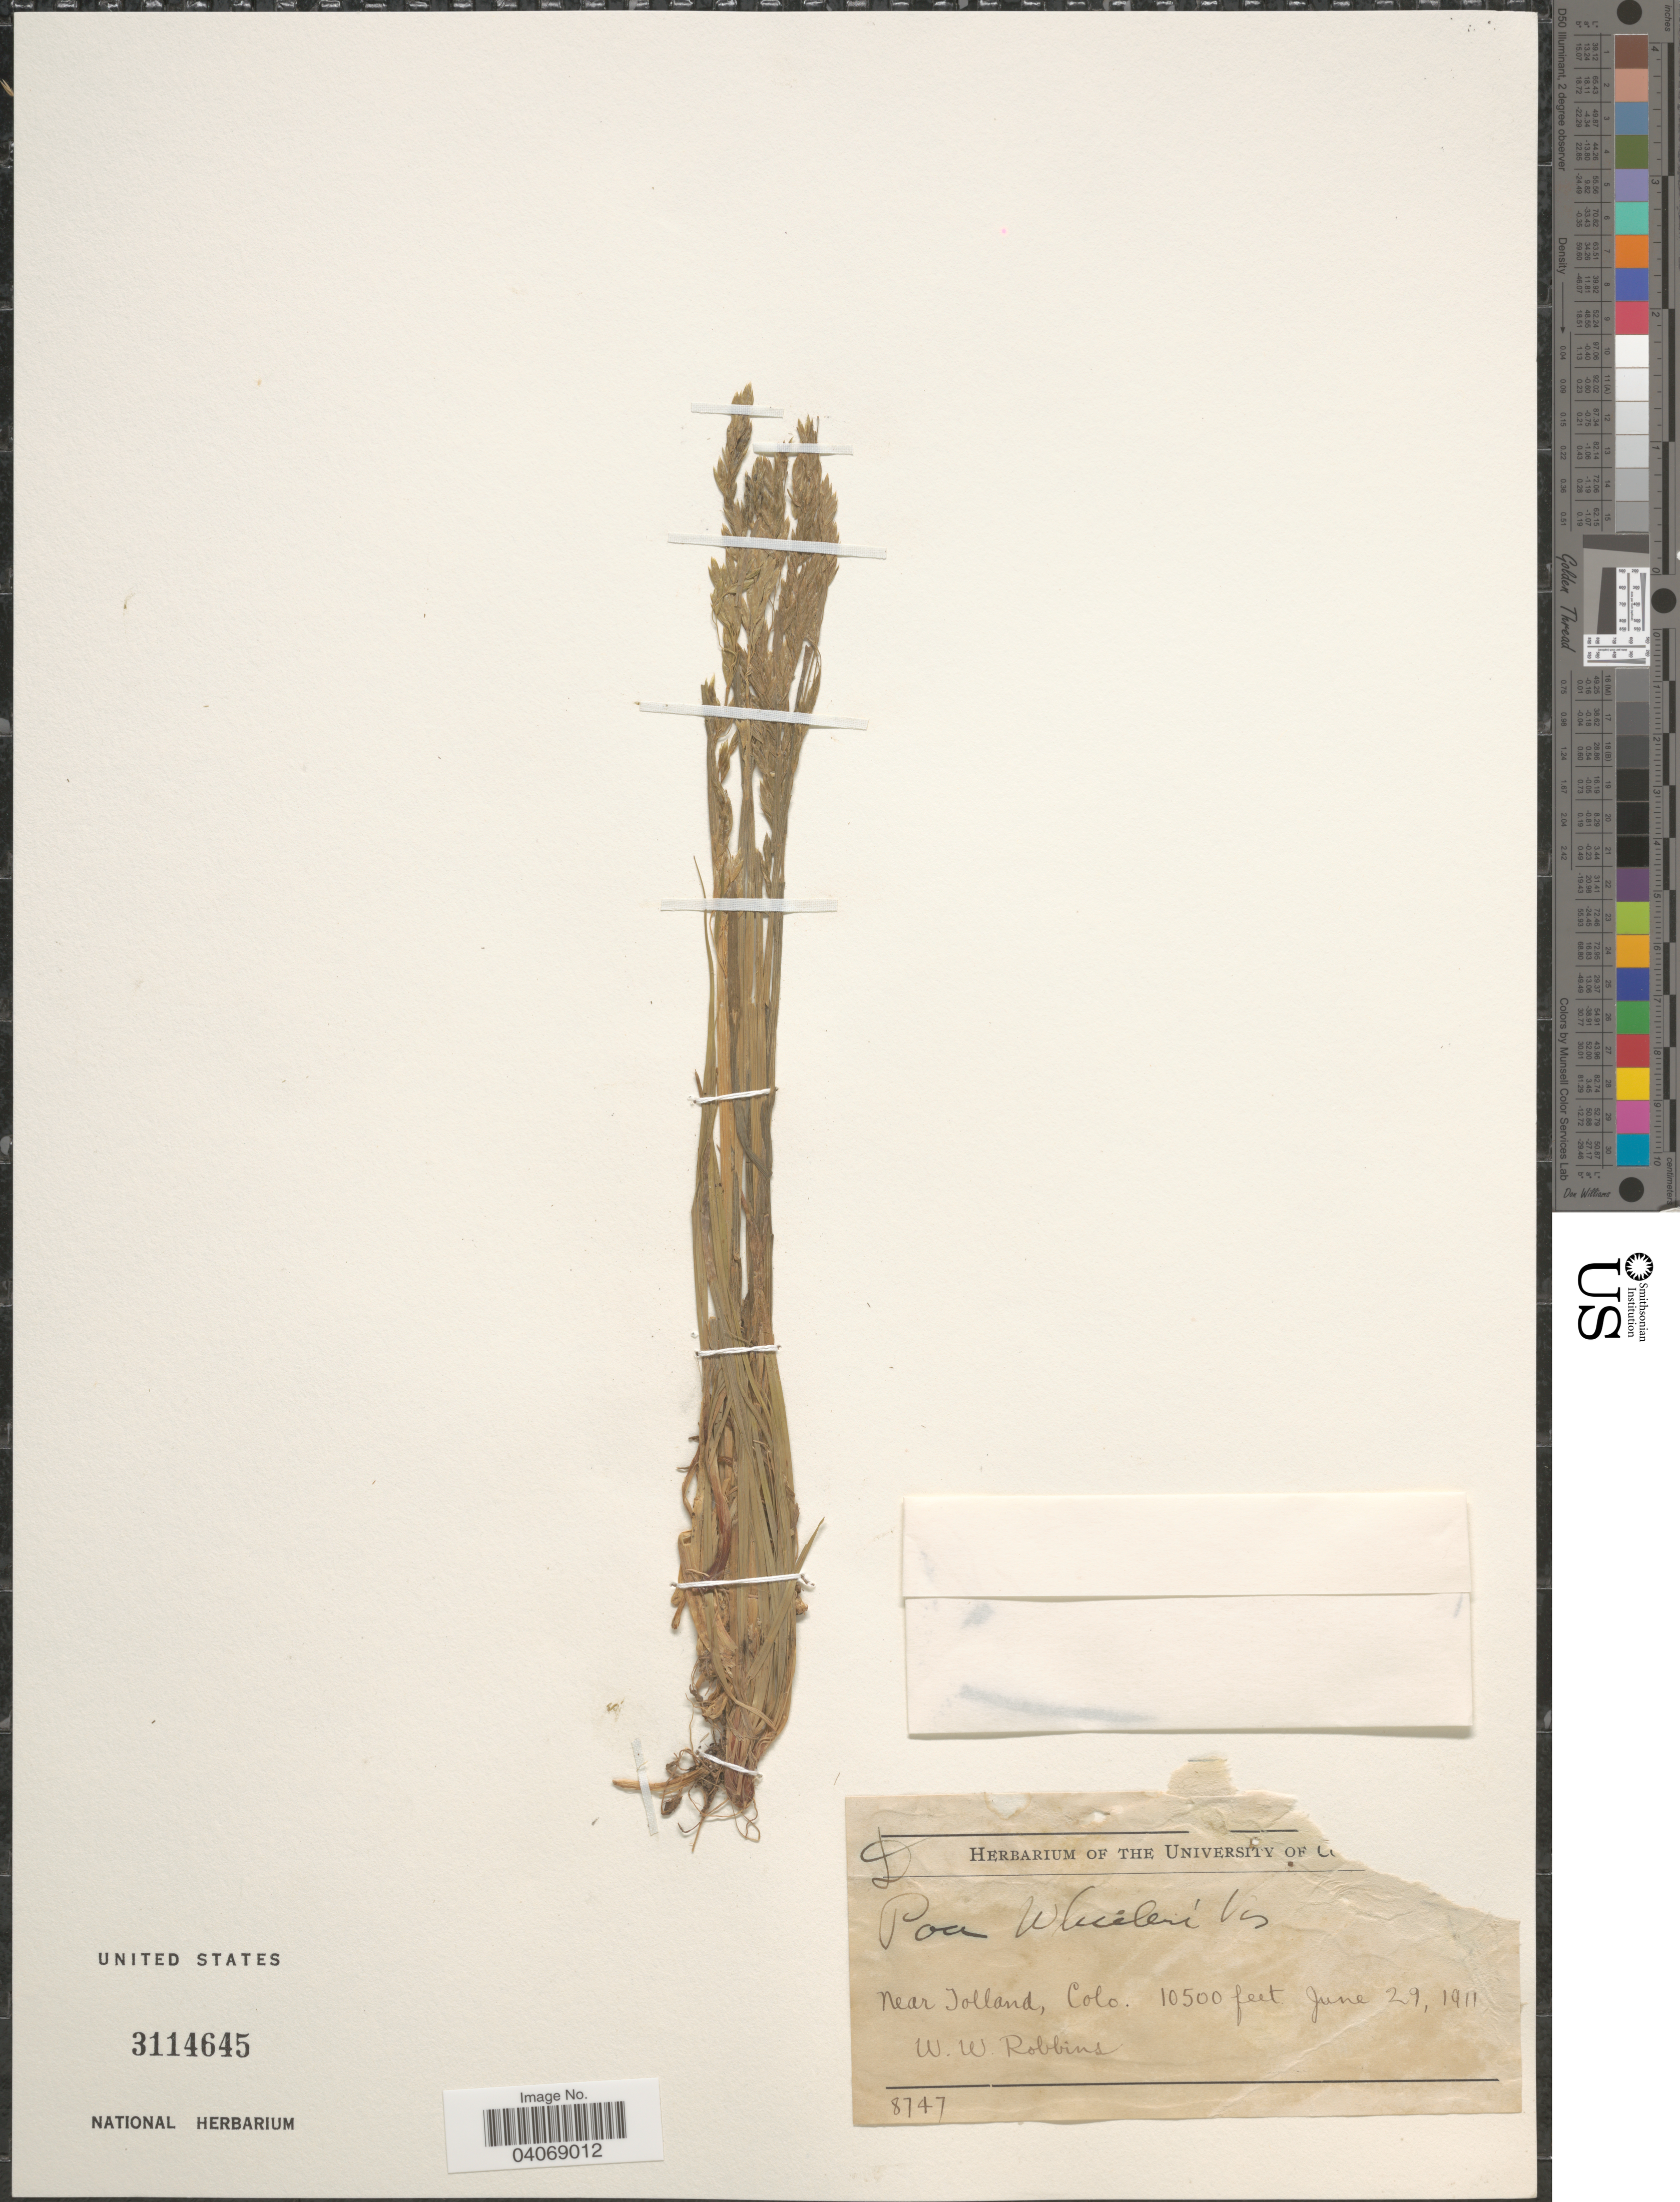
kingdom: Plantae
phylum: Tracheophyta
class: Liliopsida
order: Poales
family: Poaceae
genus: Poa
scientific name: Poa wheeleri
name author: Vasey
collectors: W. Robbins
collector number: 8747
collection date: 1911-06-29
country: United States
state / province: Colorado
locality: Near Jolland.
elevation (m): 3200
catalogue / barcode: US 3114645